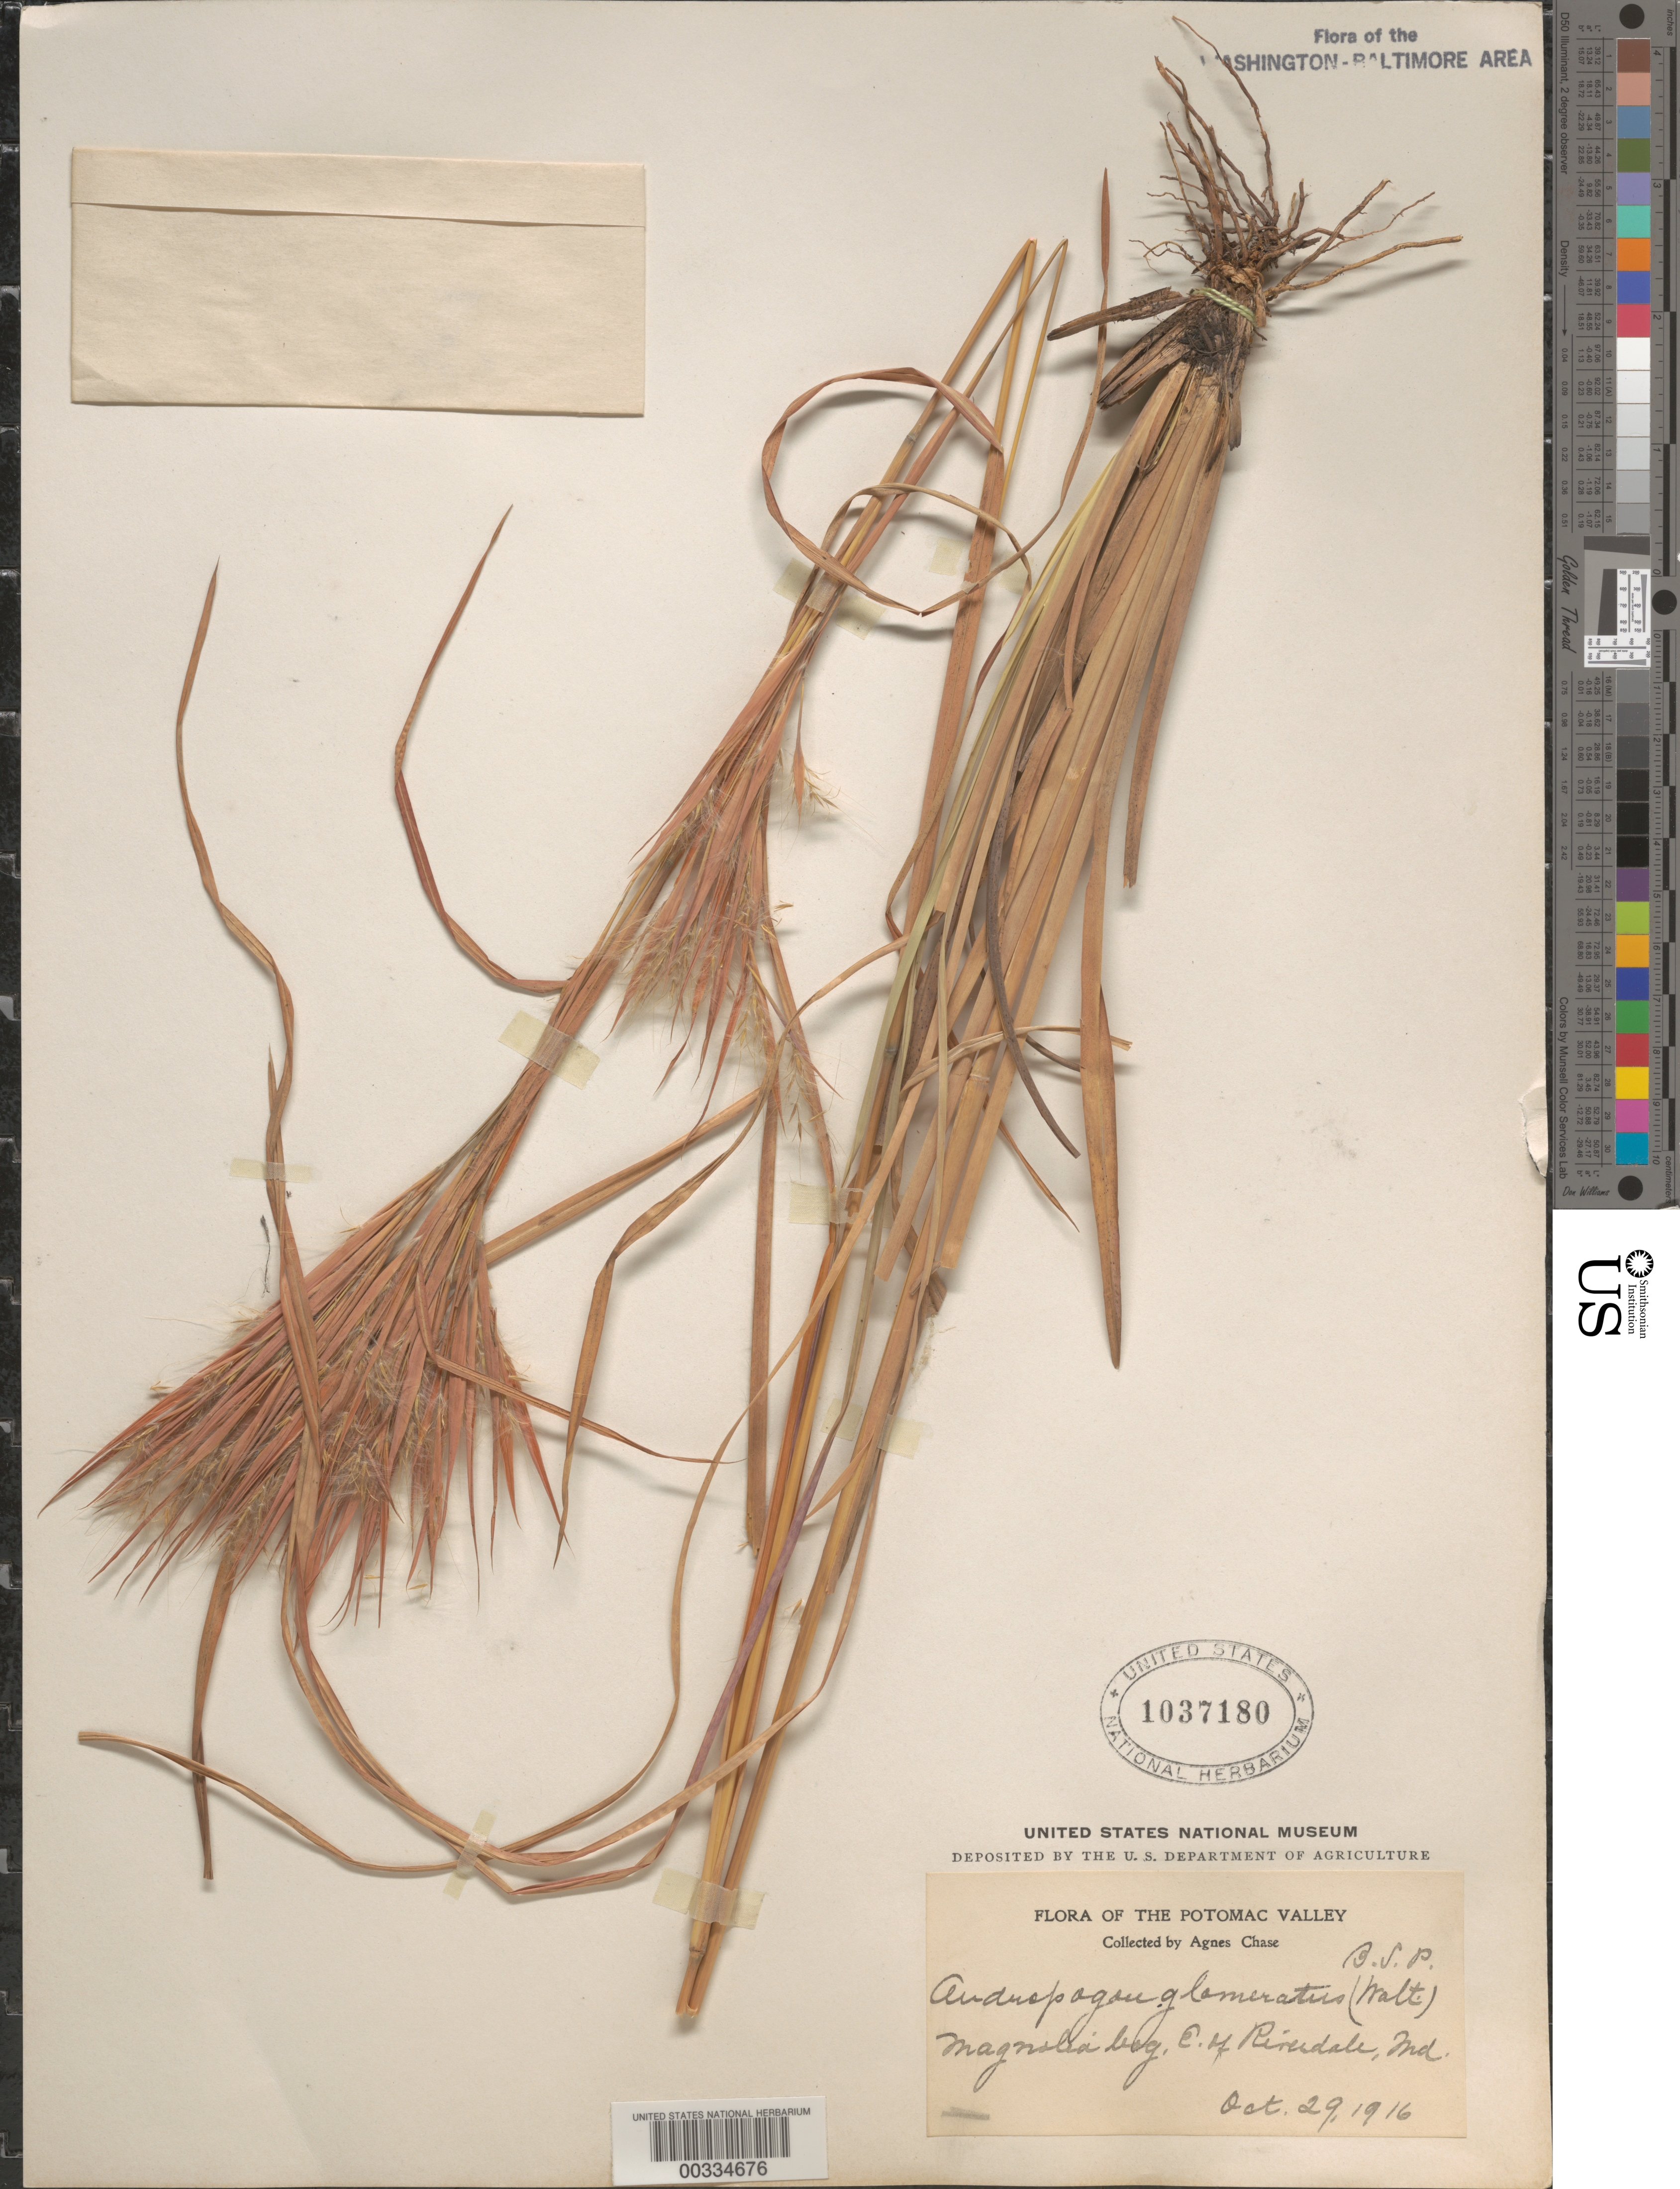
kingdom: Plantae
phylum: Tracheophyta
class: Liliopsida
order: Poales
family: Poaceae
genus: Andropogon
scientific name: Andropogon glomeratus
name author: (Walter) Britton, Stearns & Poggenb.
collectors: A. Chase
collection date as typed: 29 Oct 1916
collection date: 1916-10-29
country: United States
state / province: Maryland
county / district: Prince George's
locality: Magnolia Bog E. of Riverdale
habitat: Magnolia bog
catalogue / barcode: US 1037180